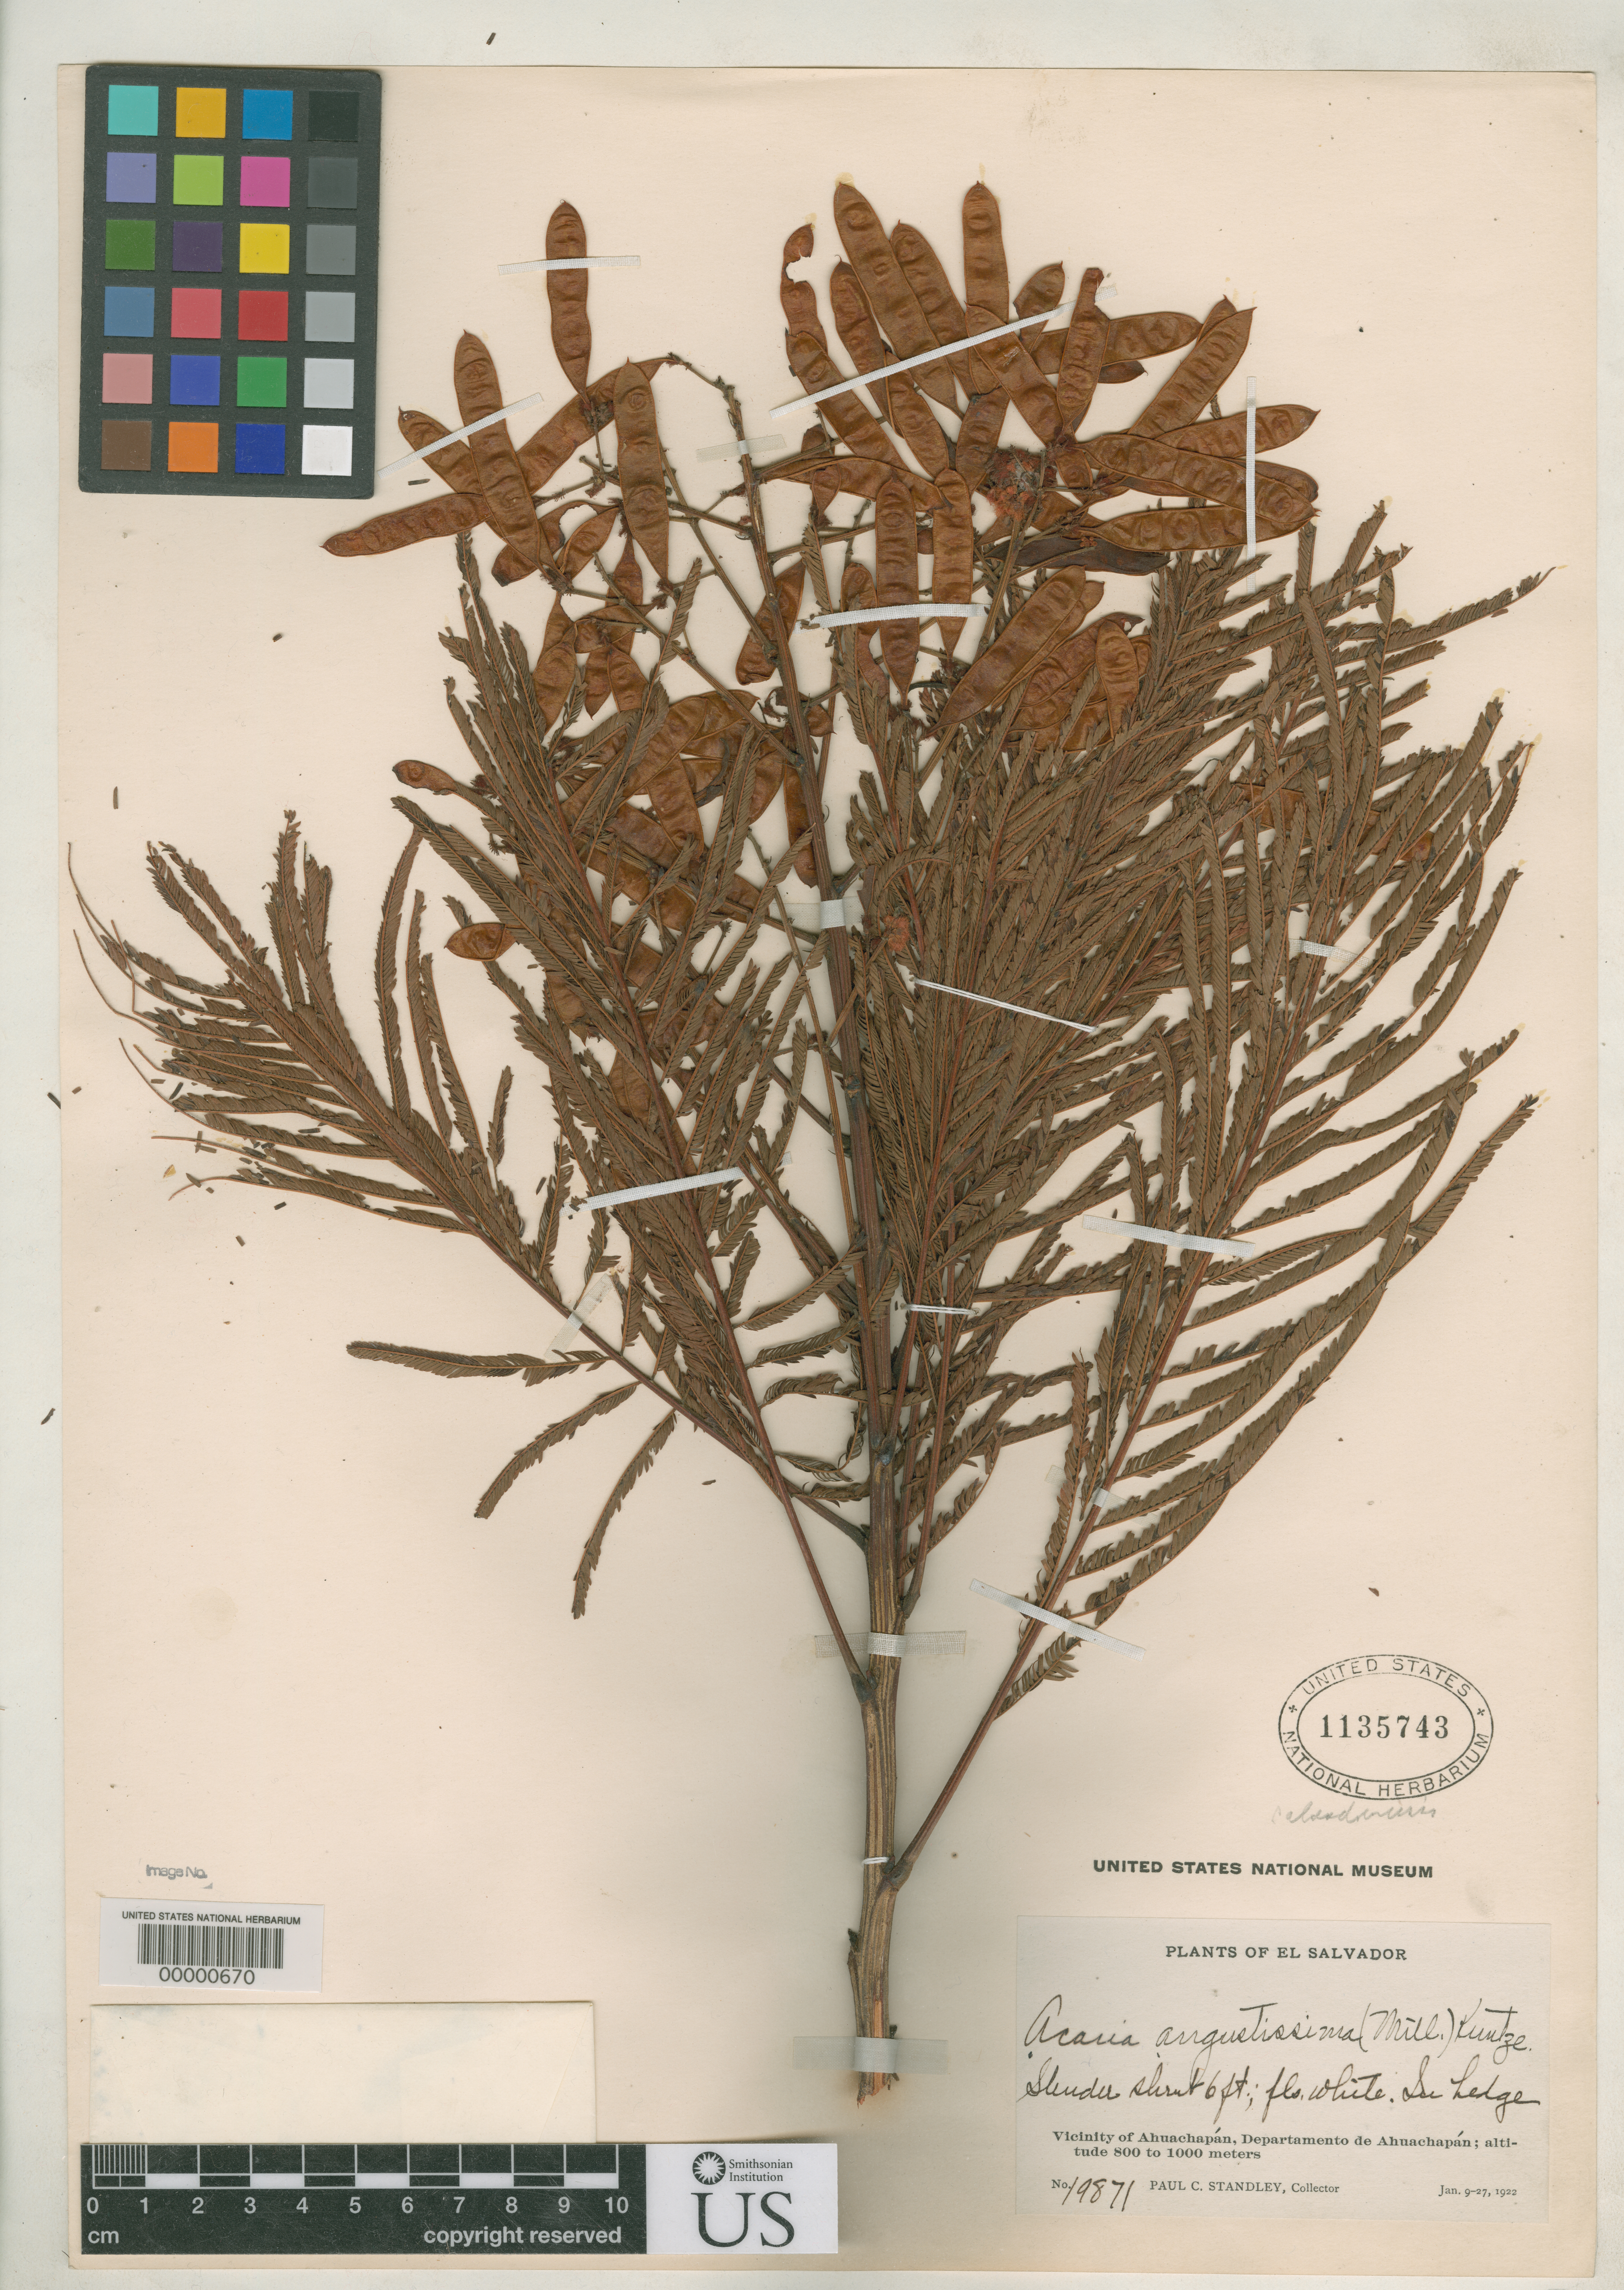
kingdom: Plantae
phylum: Tracheophyta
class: Magnoliopsida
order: Fabales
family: Fabaceae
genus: Acaciella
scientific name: Acaciella salvadorensis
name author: Britton & Rose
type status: Holotype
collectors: P. C. Standley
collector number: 19871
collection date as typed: Jun 1922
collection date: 1922-06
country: El Salvador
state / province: Ahuachapán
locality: Ahuachapan.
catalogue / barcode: US 1135743